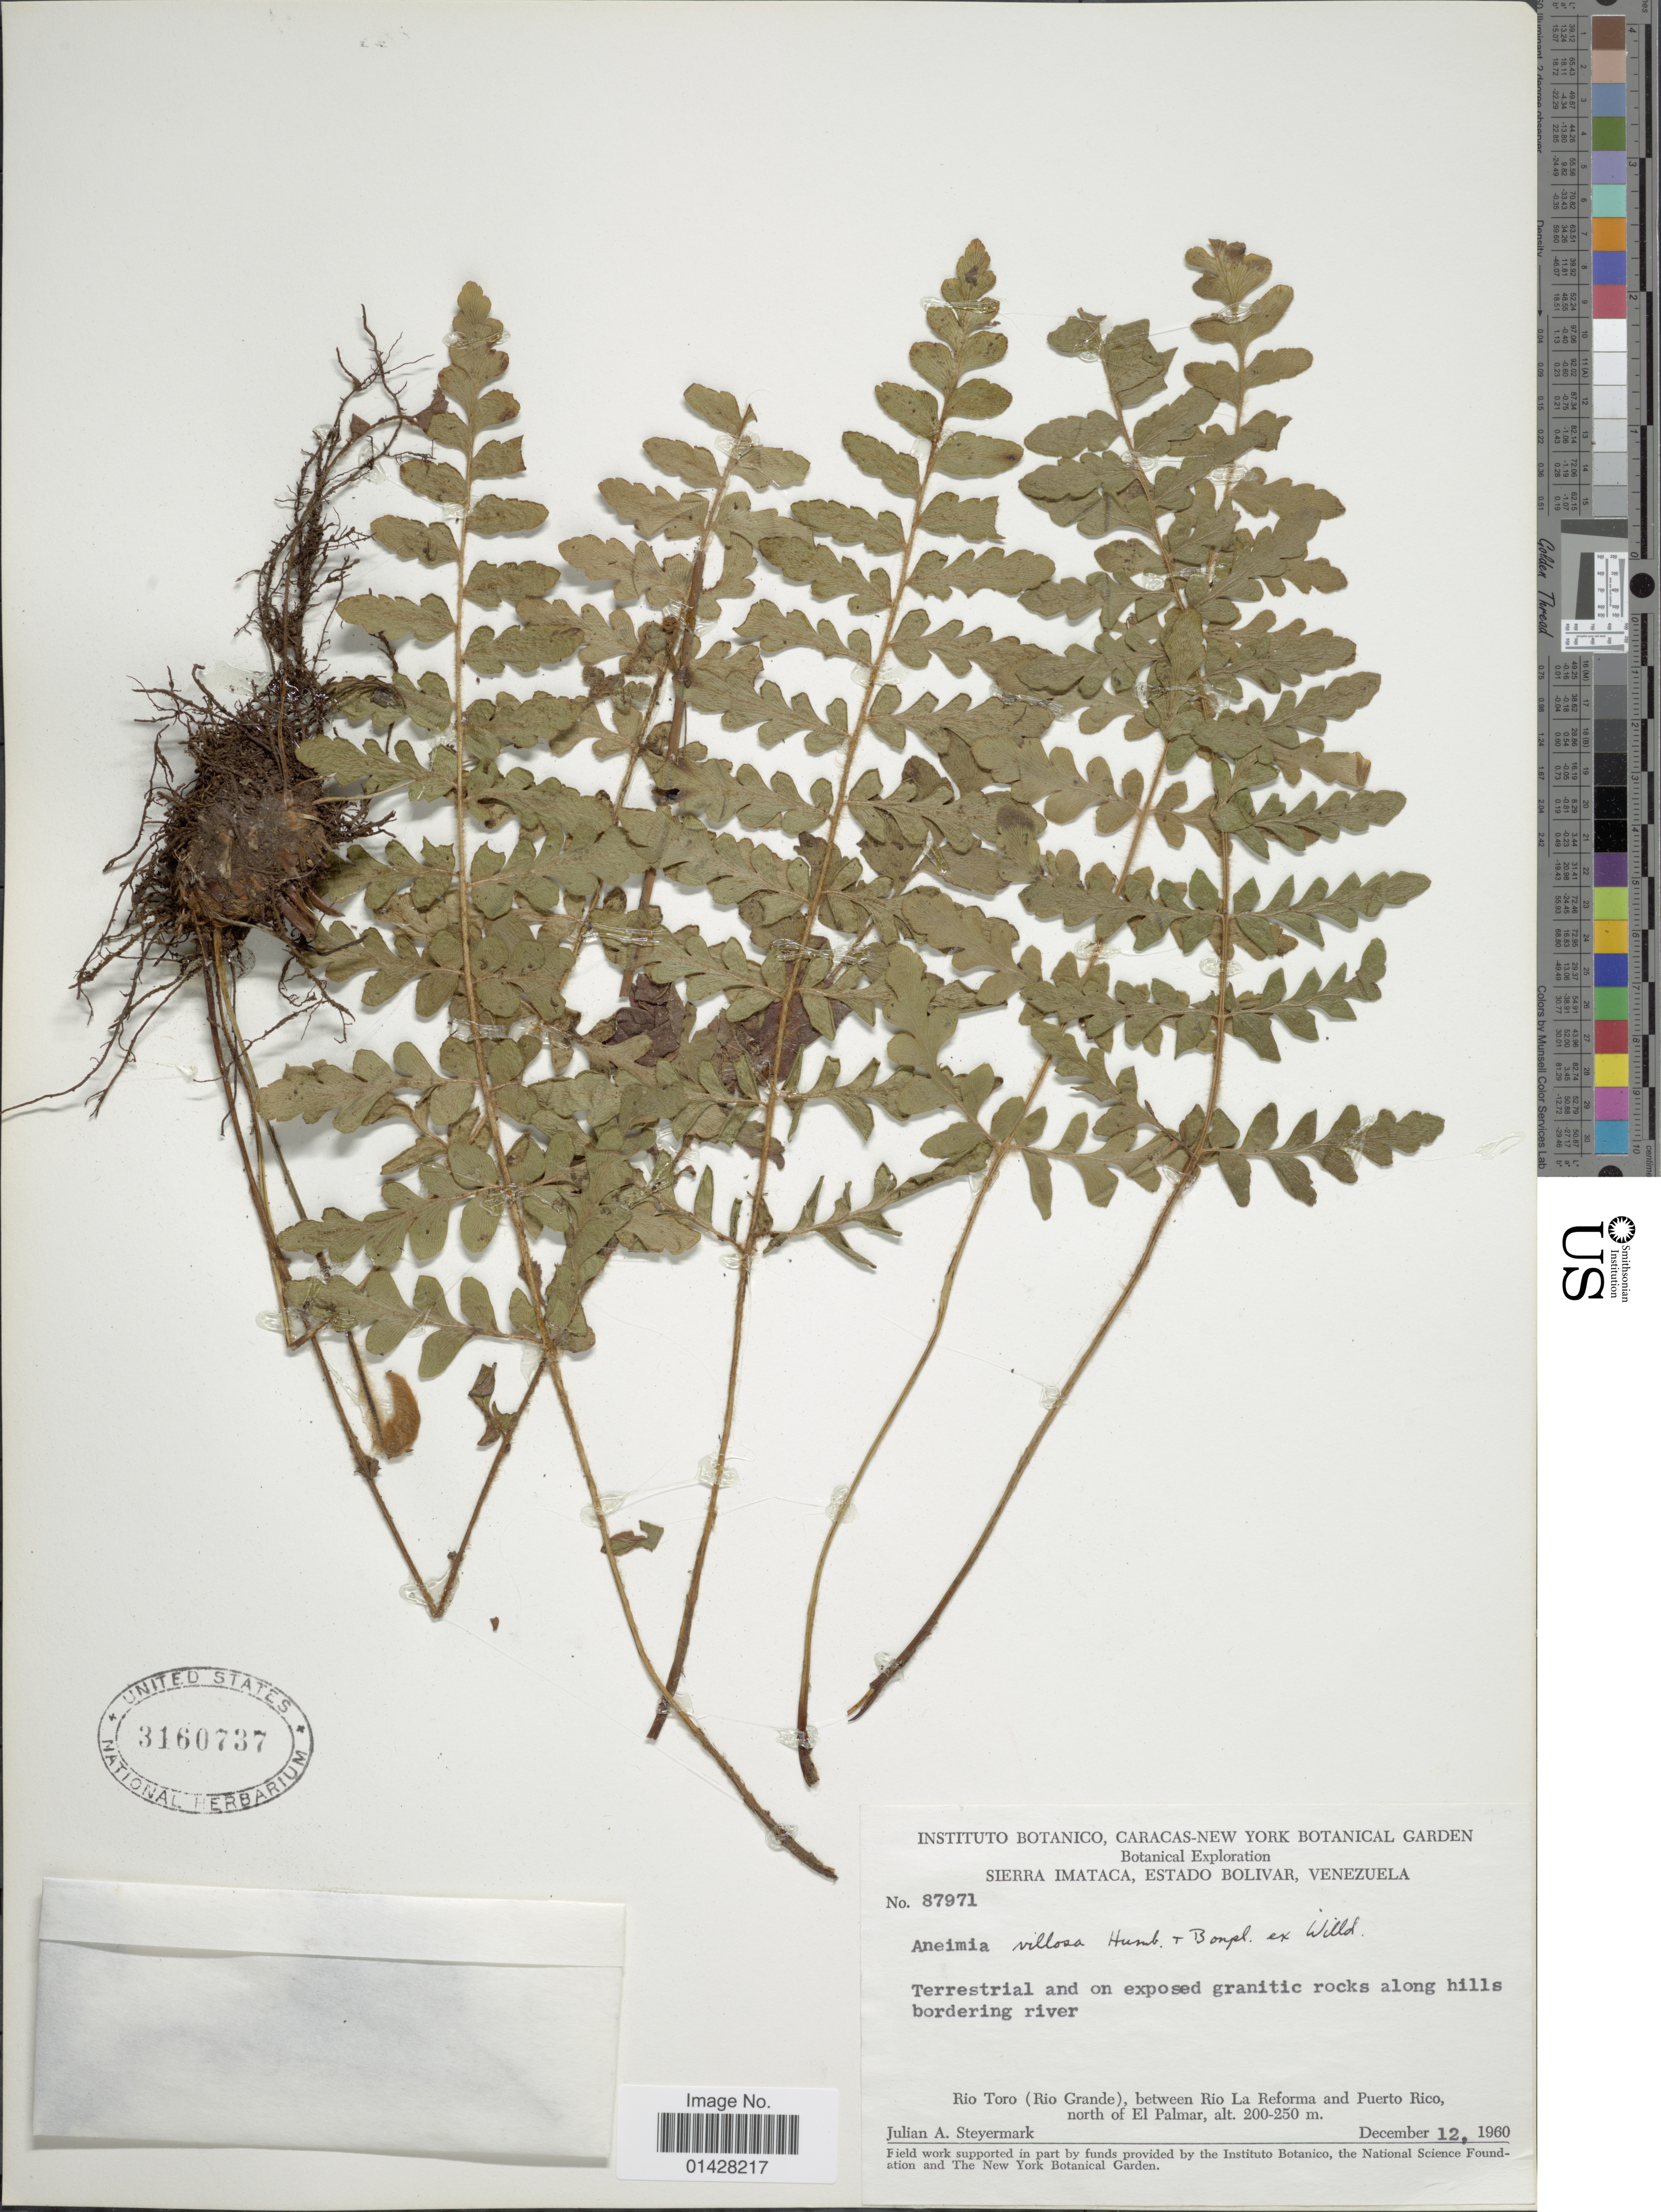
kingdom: Plantae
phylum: Tracheophyta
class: Polypodiopsida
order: Schizaeales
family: Anemiaceae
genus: Anemia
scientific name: Anemia villosa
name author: Humb. & Bonpl. ex Willd.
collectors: J. Steyermark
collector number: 87971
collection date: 1960-12-12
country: Venezuela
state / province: Bolivar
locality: Sierra Imataca, Estado Bolivar, Venezuela. Rio Toro (Rio Grande), between Rio La Reforma and Puerto Rico, north of El Palmar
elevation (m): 200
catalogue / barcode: US 3160737